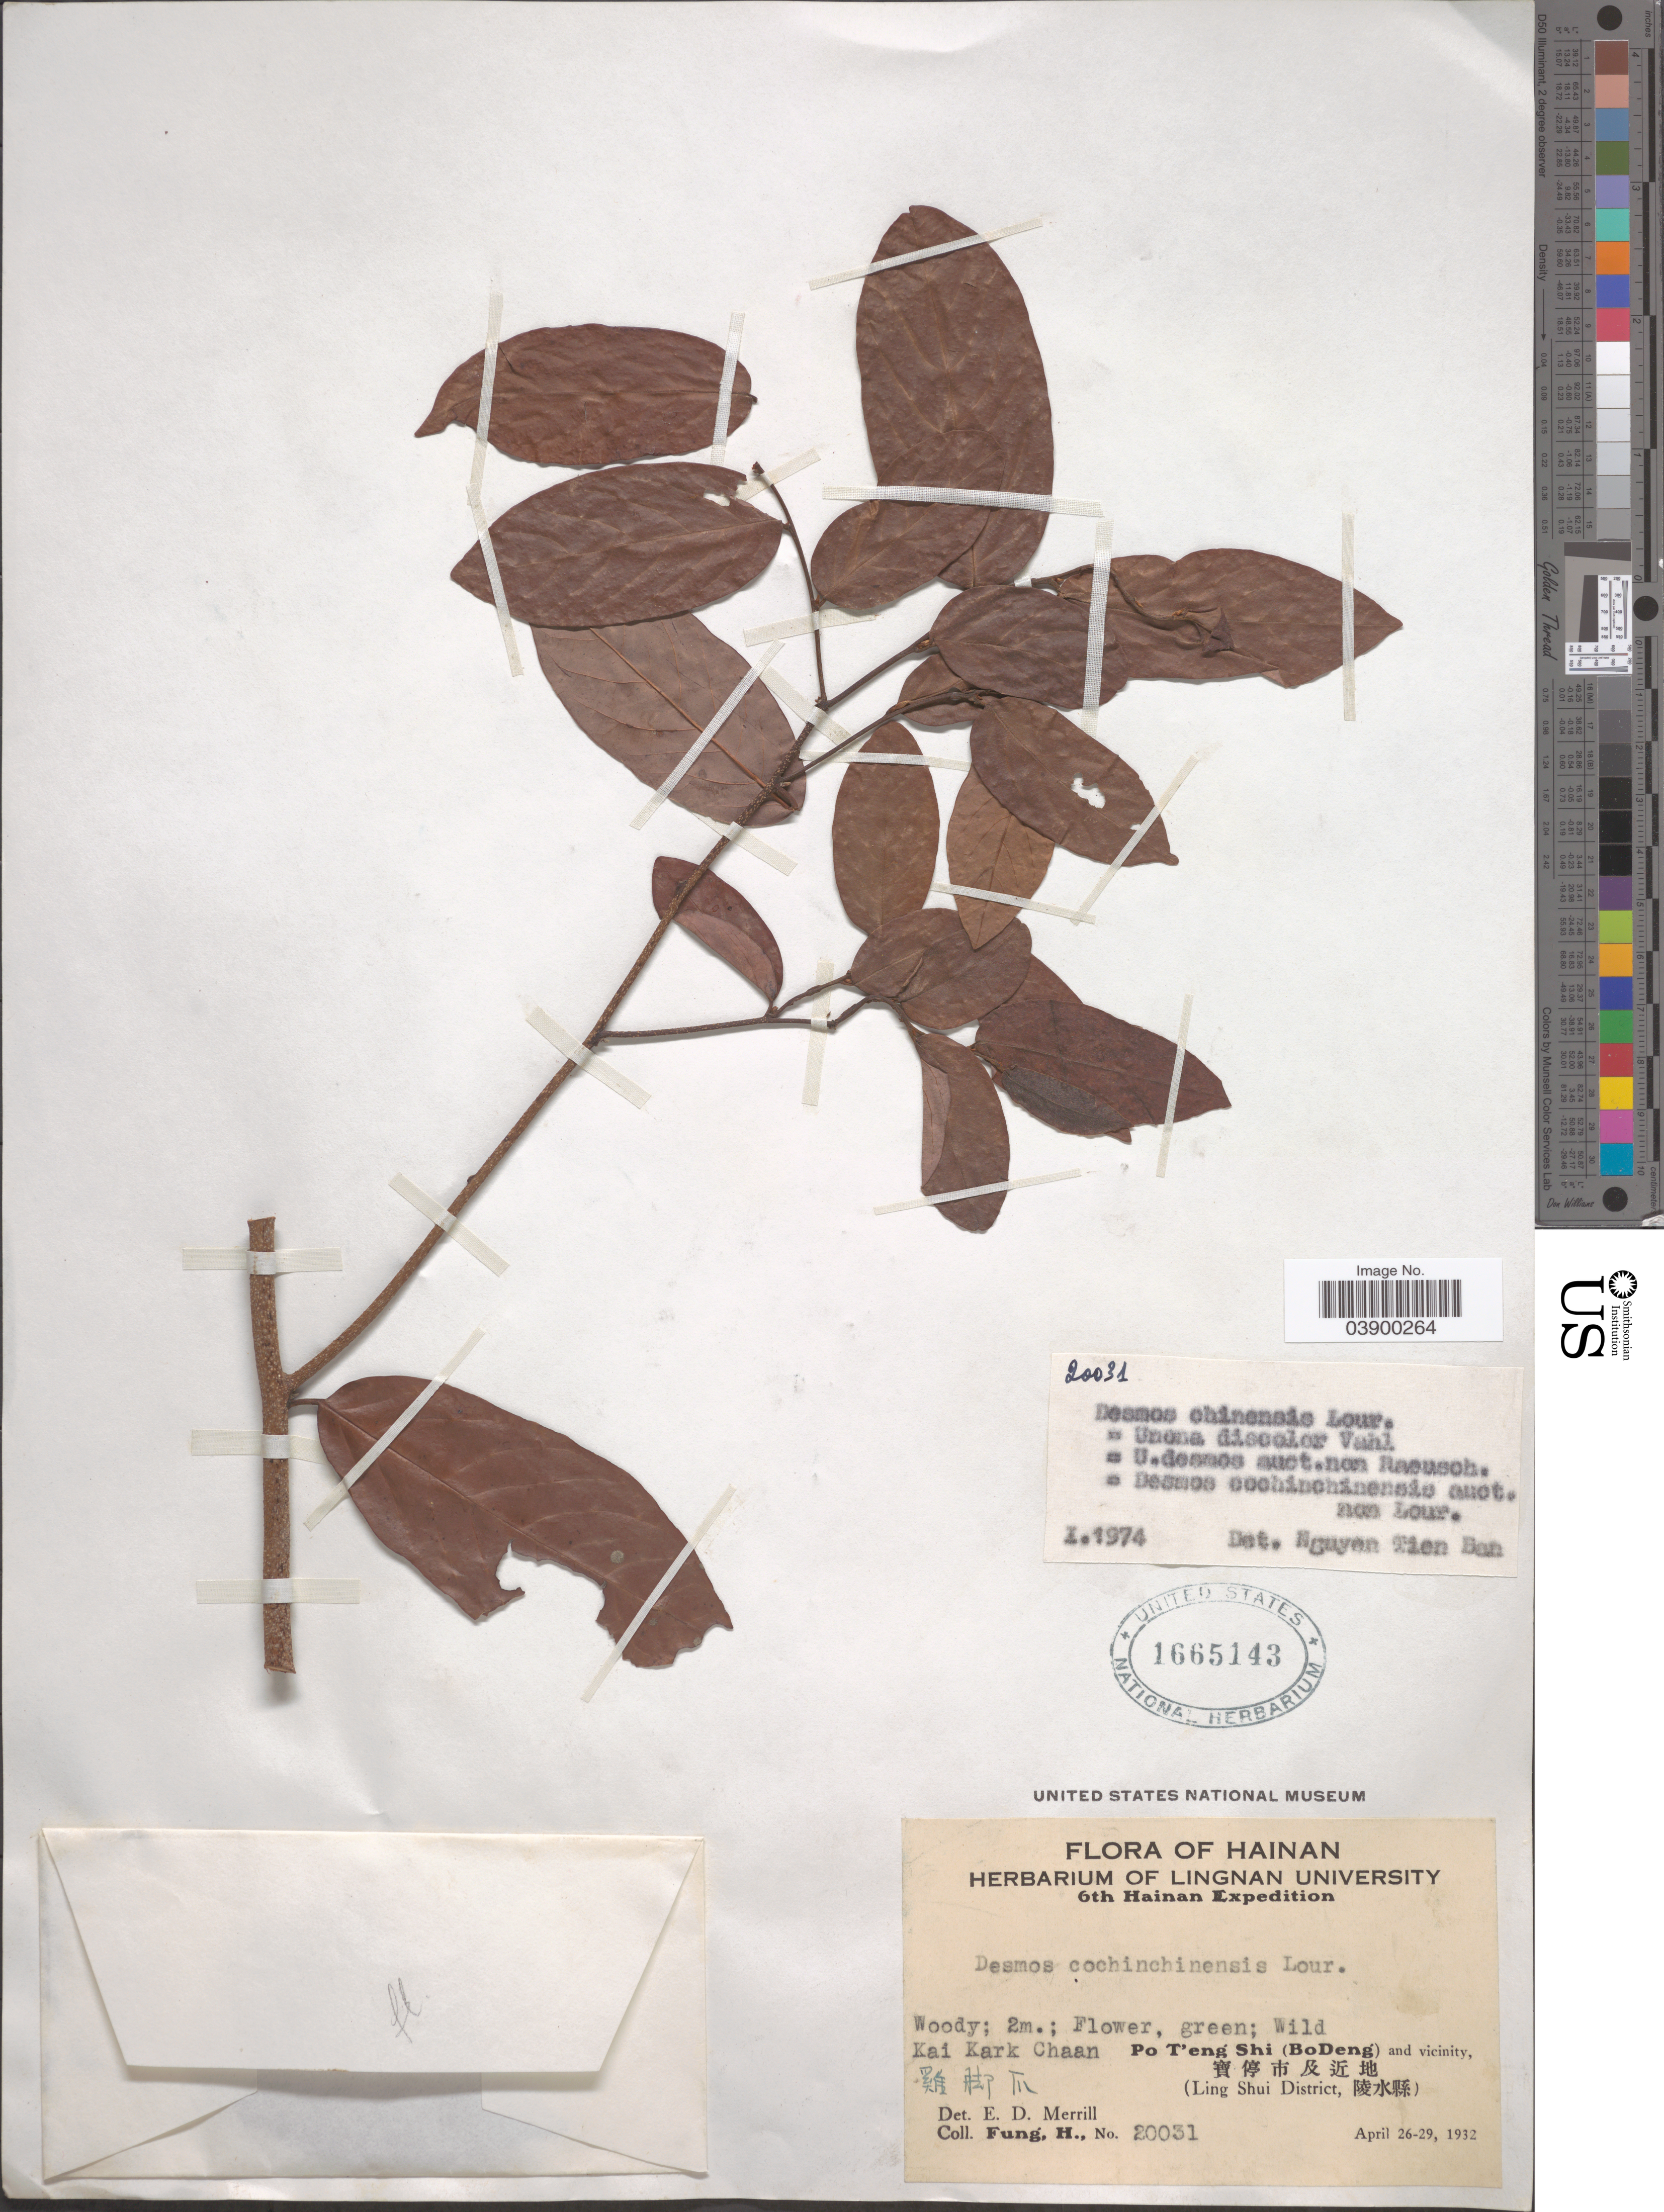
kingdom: Plantae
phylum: Tracheophyta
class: Magnoliopsida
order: Magnoliales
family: Annonaceae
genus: Desmos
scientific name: Desmos chinensis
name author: Lour.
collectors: H. Fung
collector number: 20031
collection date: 1932-04-26/1932-04-29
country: China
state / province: Hainan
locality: Kai Kar Chaan X. Po T'eng Shi (BoDeng) and vicinity, X. (Ling Shui District, X).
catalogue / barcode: US 1665143